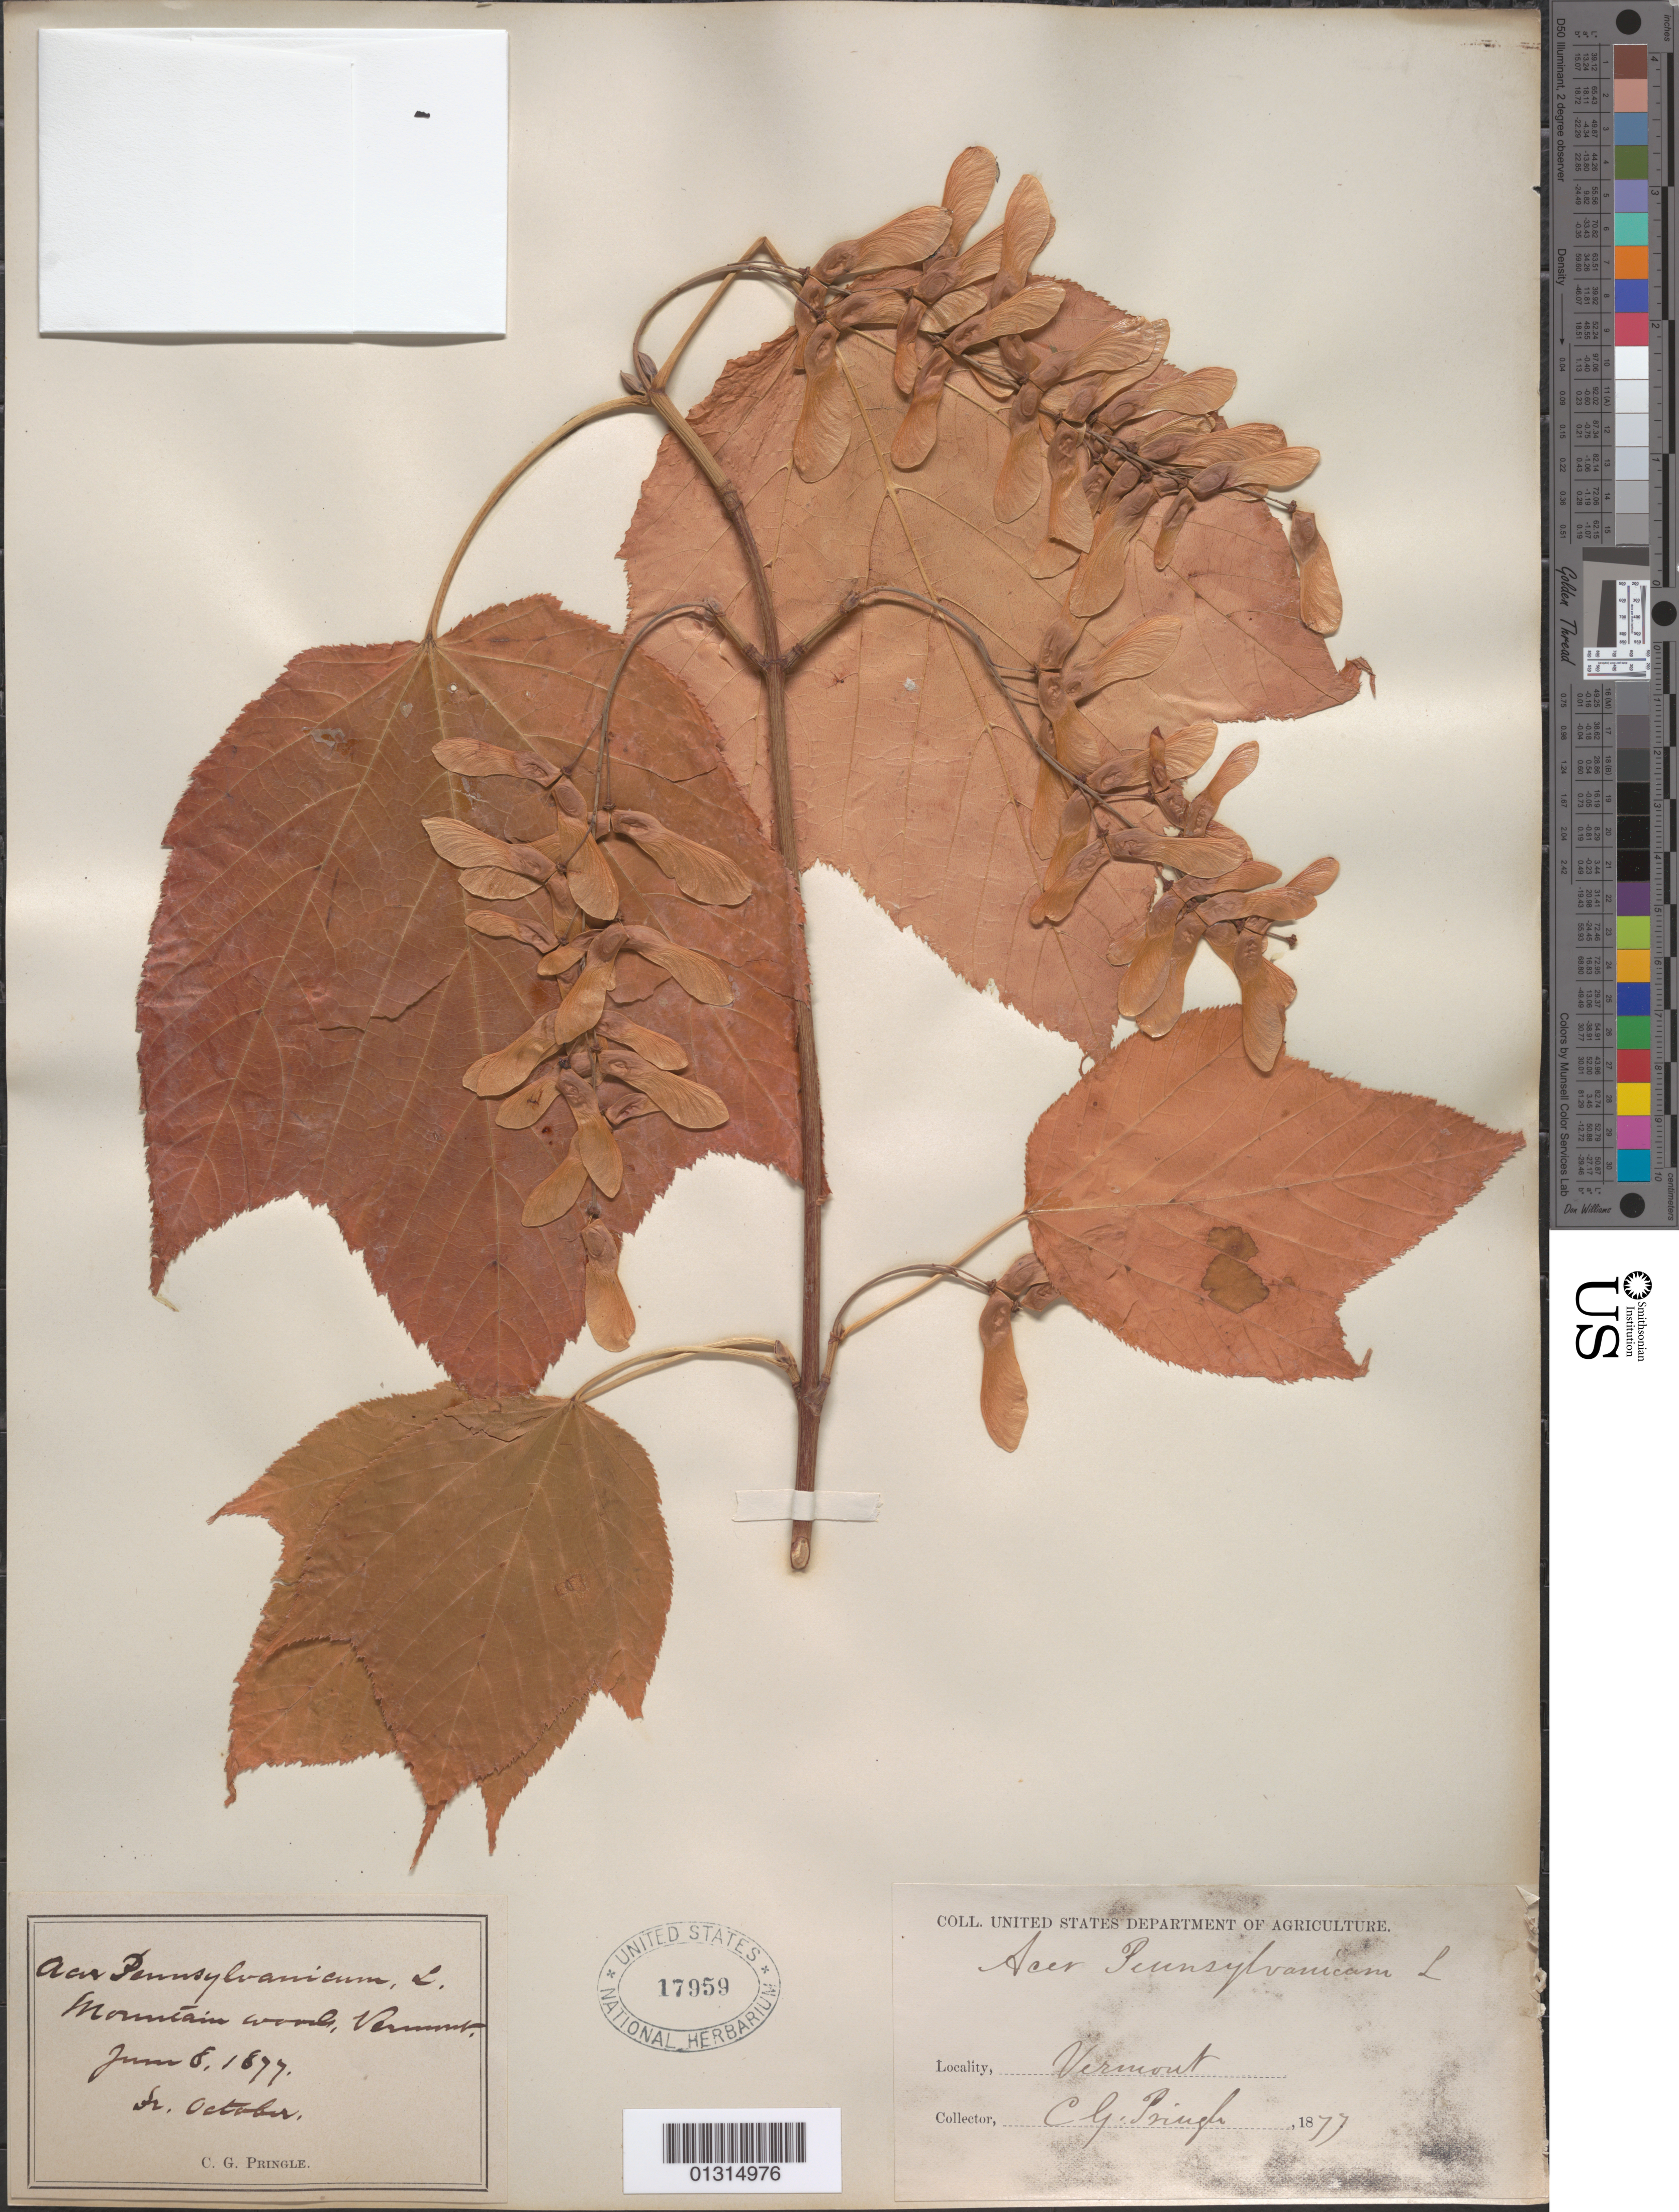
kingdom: Plantae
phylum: Tracheophyta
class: Magnoliopsida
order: Sapindales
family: Sapindaceae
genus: Acer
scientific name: Acer pensylvanicum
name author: L.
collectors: C. G. Pringle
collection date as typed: fr [?] October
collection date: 1877-06-08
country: United States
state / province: Vermont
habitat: Mountain woods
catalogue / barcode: US 17959